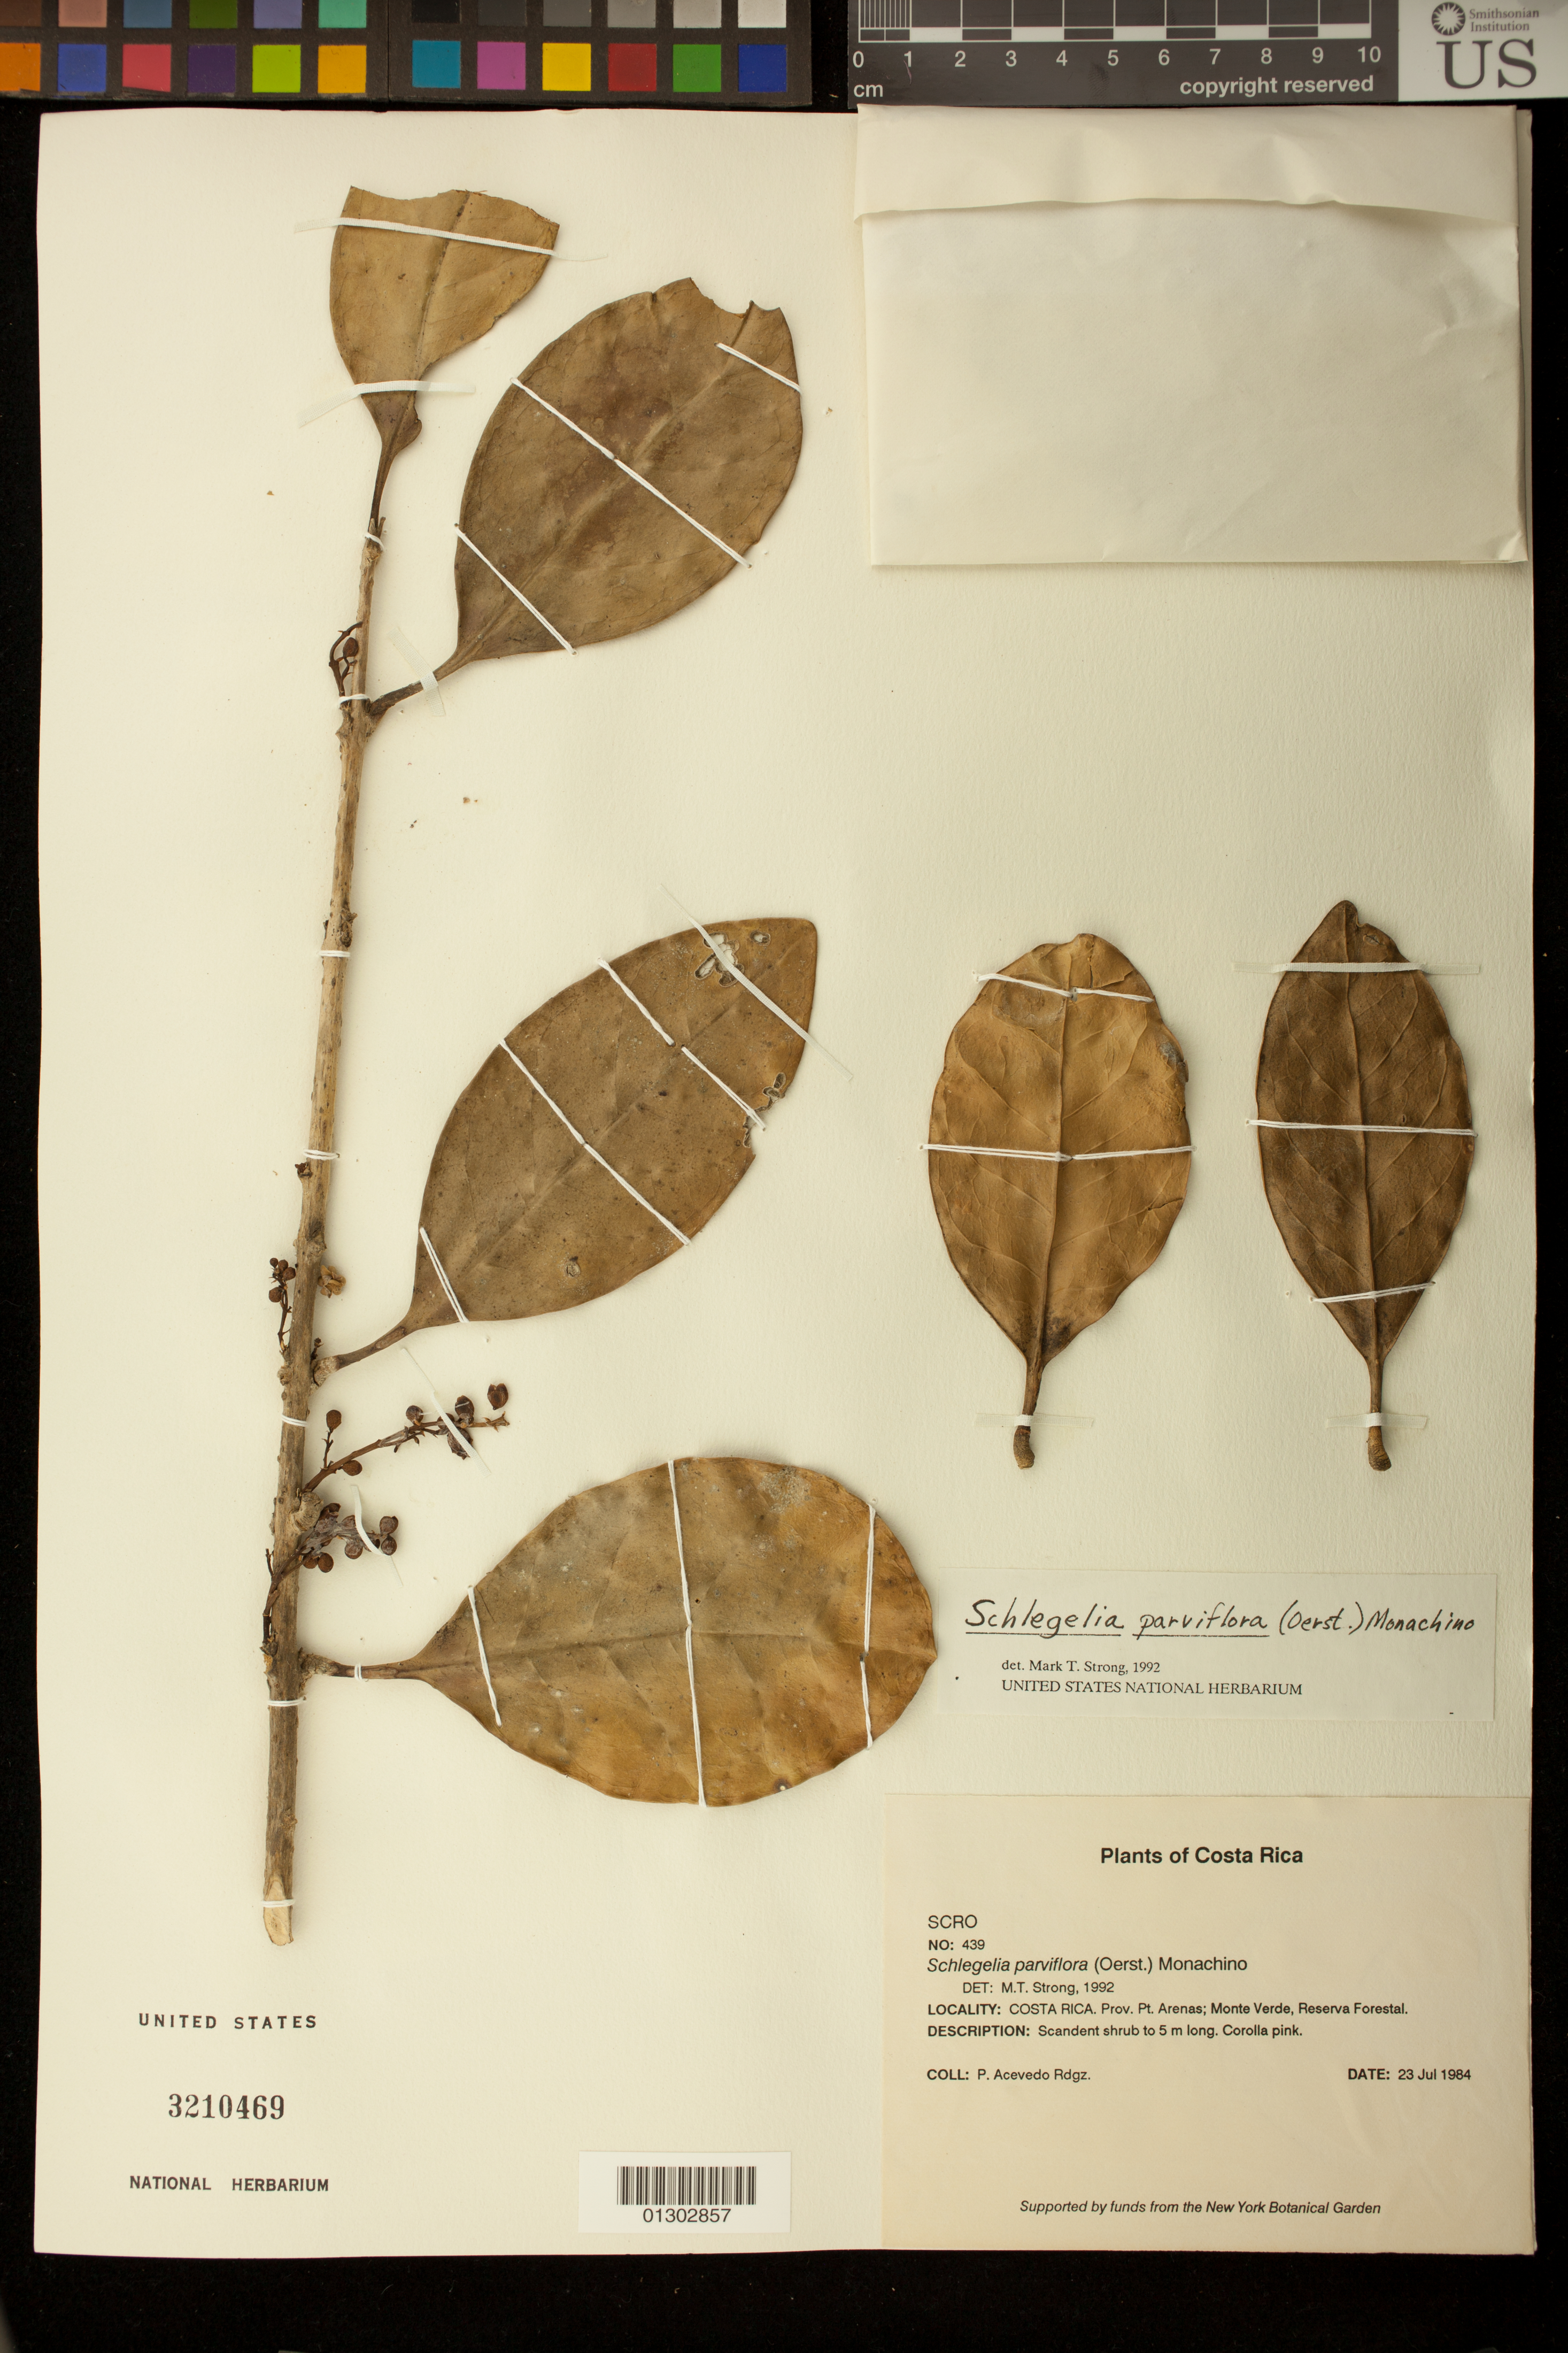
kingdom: Plantae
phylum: Tracheophyta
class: Magnoliopsida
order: Lamiales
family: Schlegeliaceae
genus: Schlegelia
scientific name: Schlegelia parviflora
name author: (Oerst.) Monach.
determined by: Strong, M. T., (US), Smithsonian Institution - National Museum of Natural History (UNITED STATES)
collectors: P. Acevedo-Rodr.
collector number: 439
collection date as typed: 23 Jul 1984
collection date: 1984-07-23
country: Costa Rica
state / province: Puntarenas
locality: Prov. Pt. Arenas; Monte Verde, Reserva Forestal.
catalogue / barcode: US 3210469